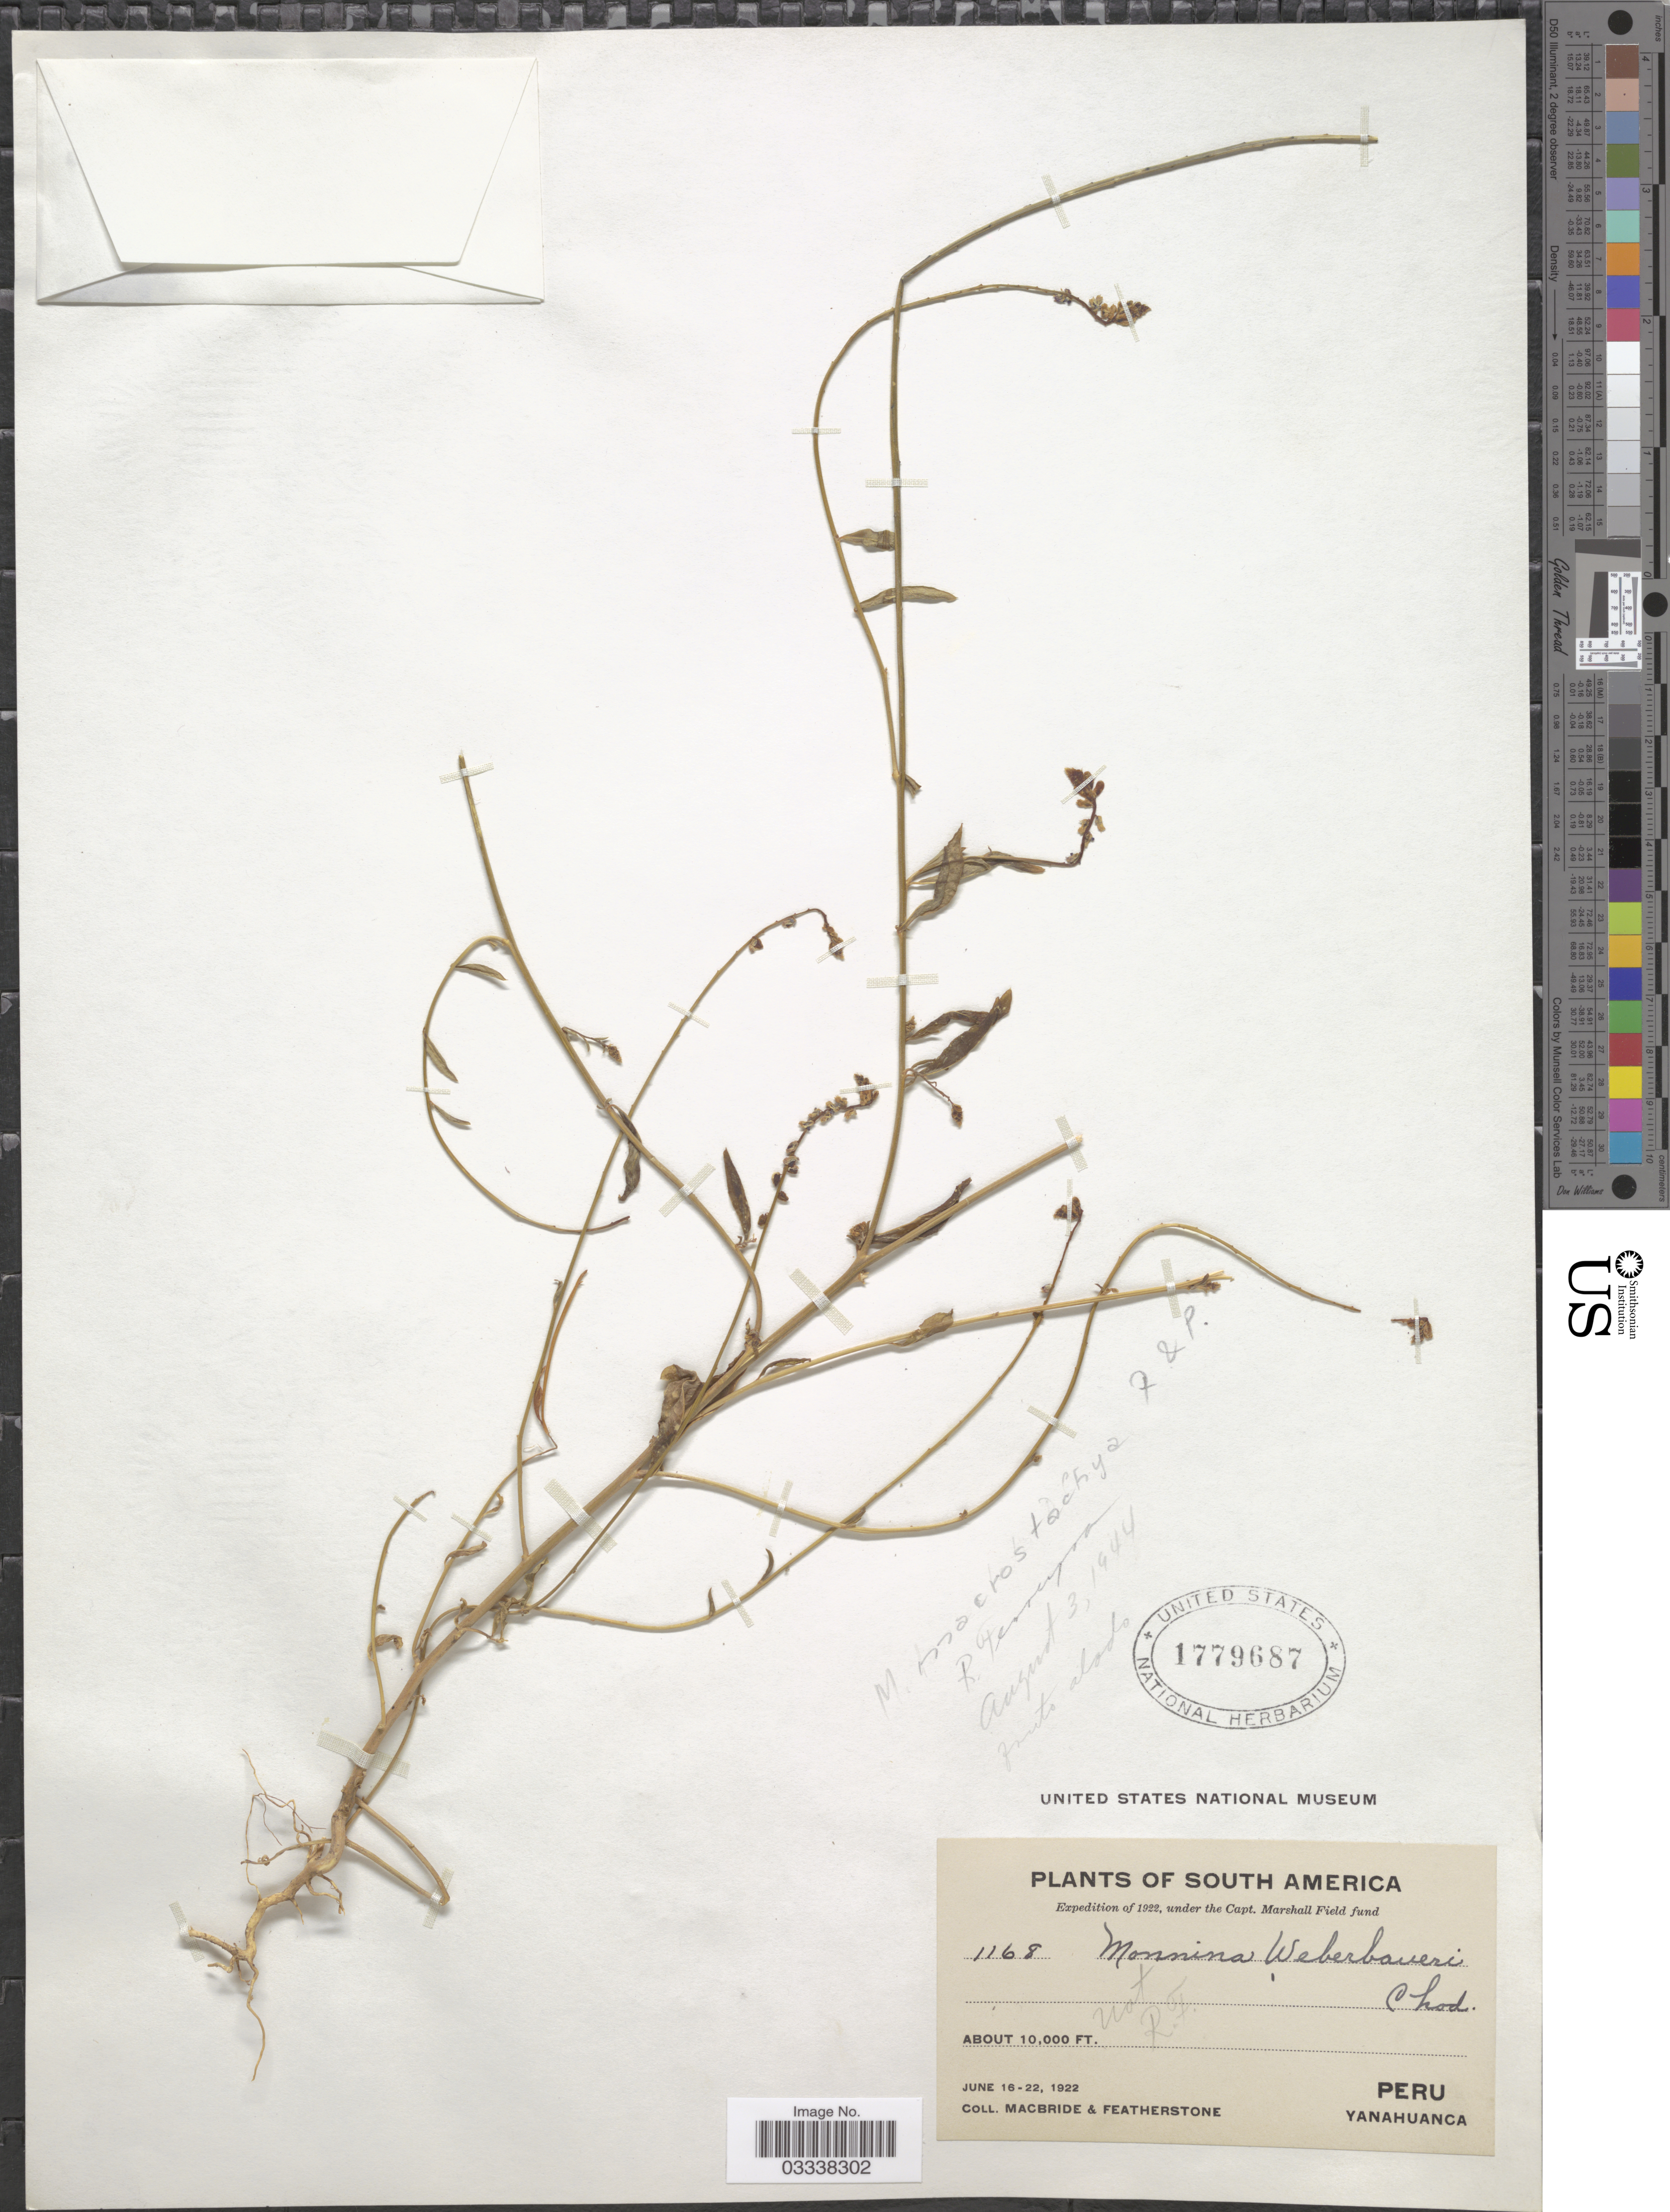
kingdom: Plantae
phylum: Tracheophyta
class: Magnoliopsida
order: Fabales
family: Polygalaceae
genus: Monnina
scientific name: Monnina macrostachya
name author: Ruiz & Pav.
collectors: Macbride, -- & -. Featherstone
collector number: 1168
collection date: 1922-06-16/1922-06-22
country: Peru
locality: Yanahuanca.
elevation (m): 3048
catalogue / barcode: US 1779687